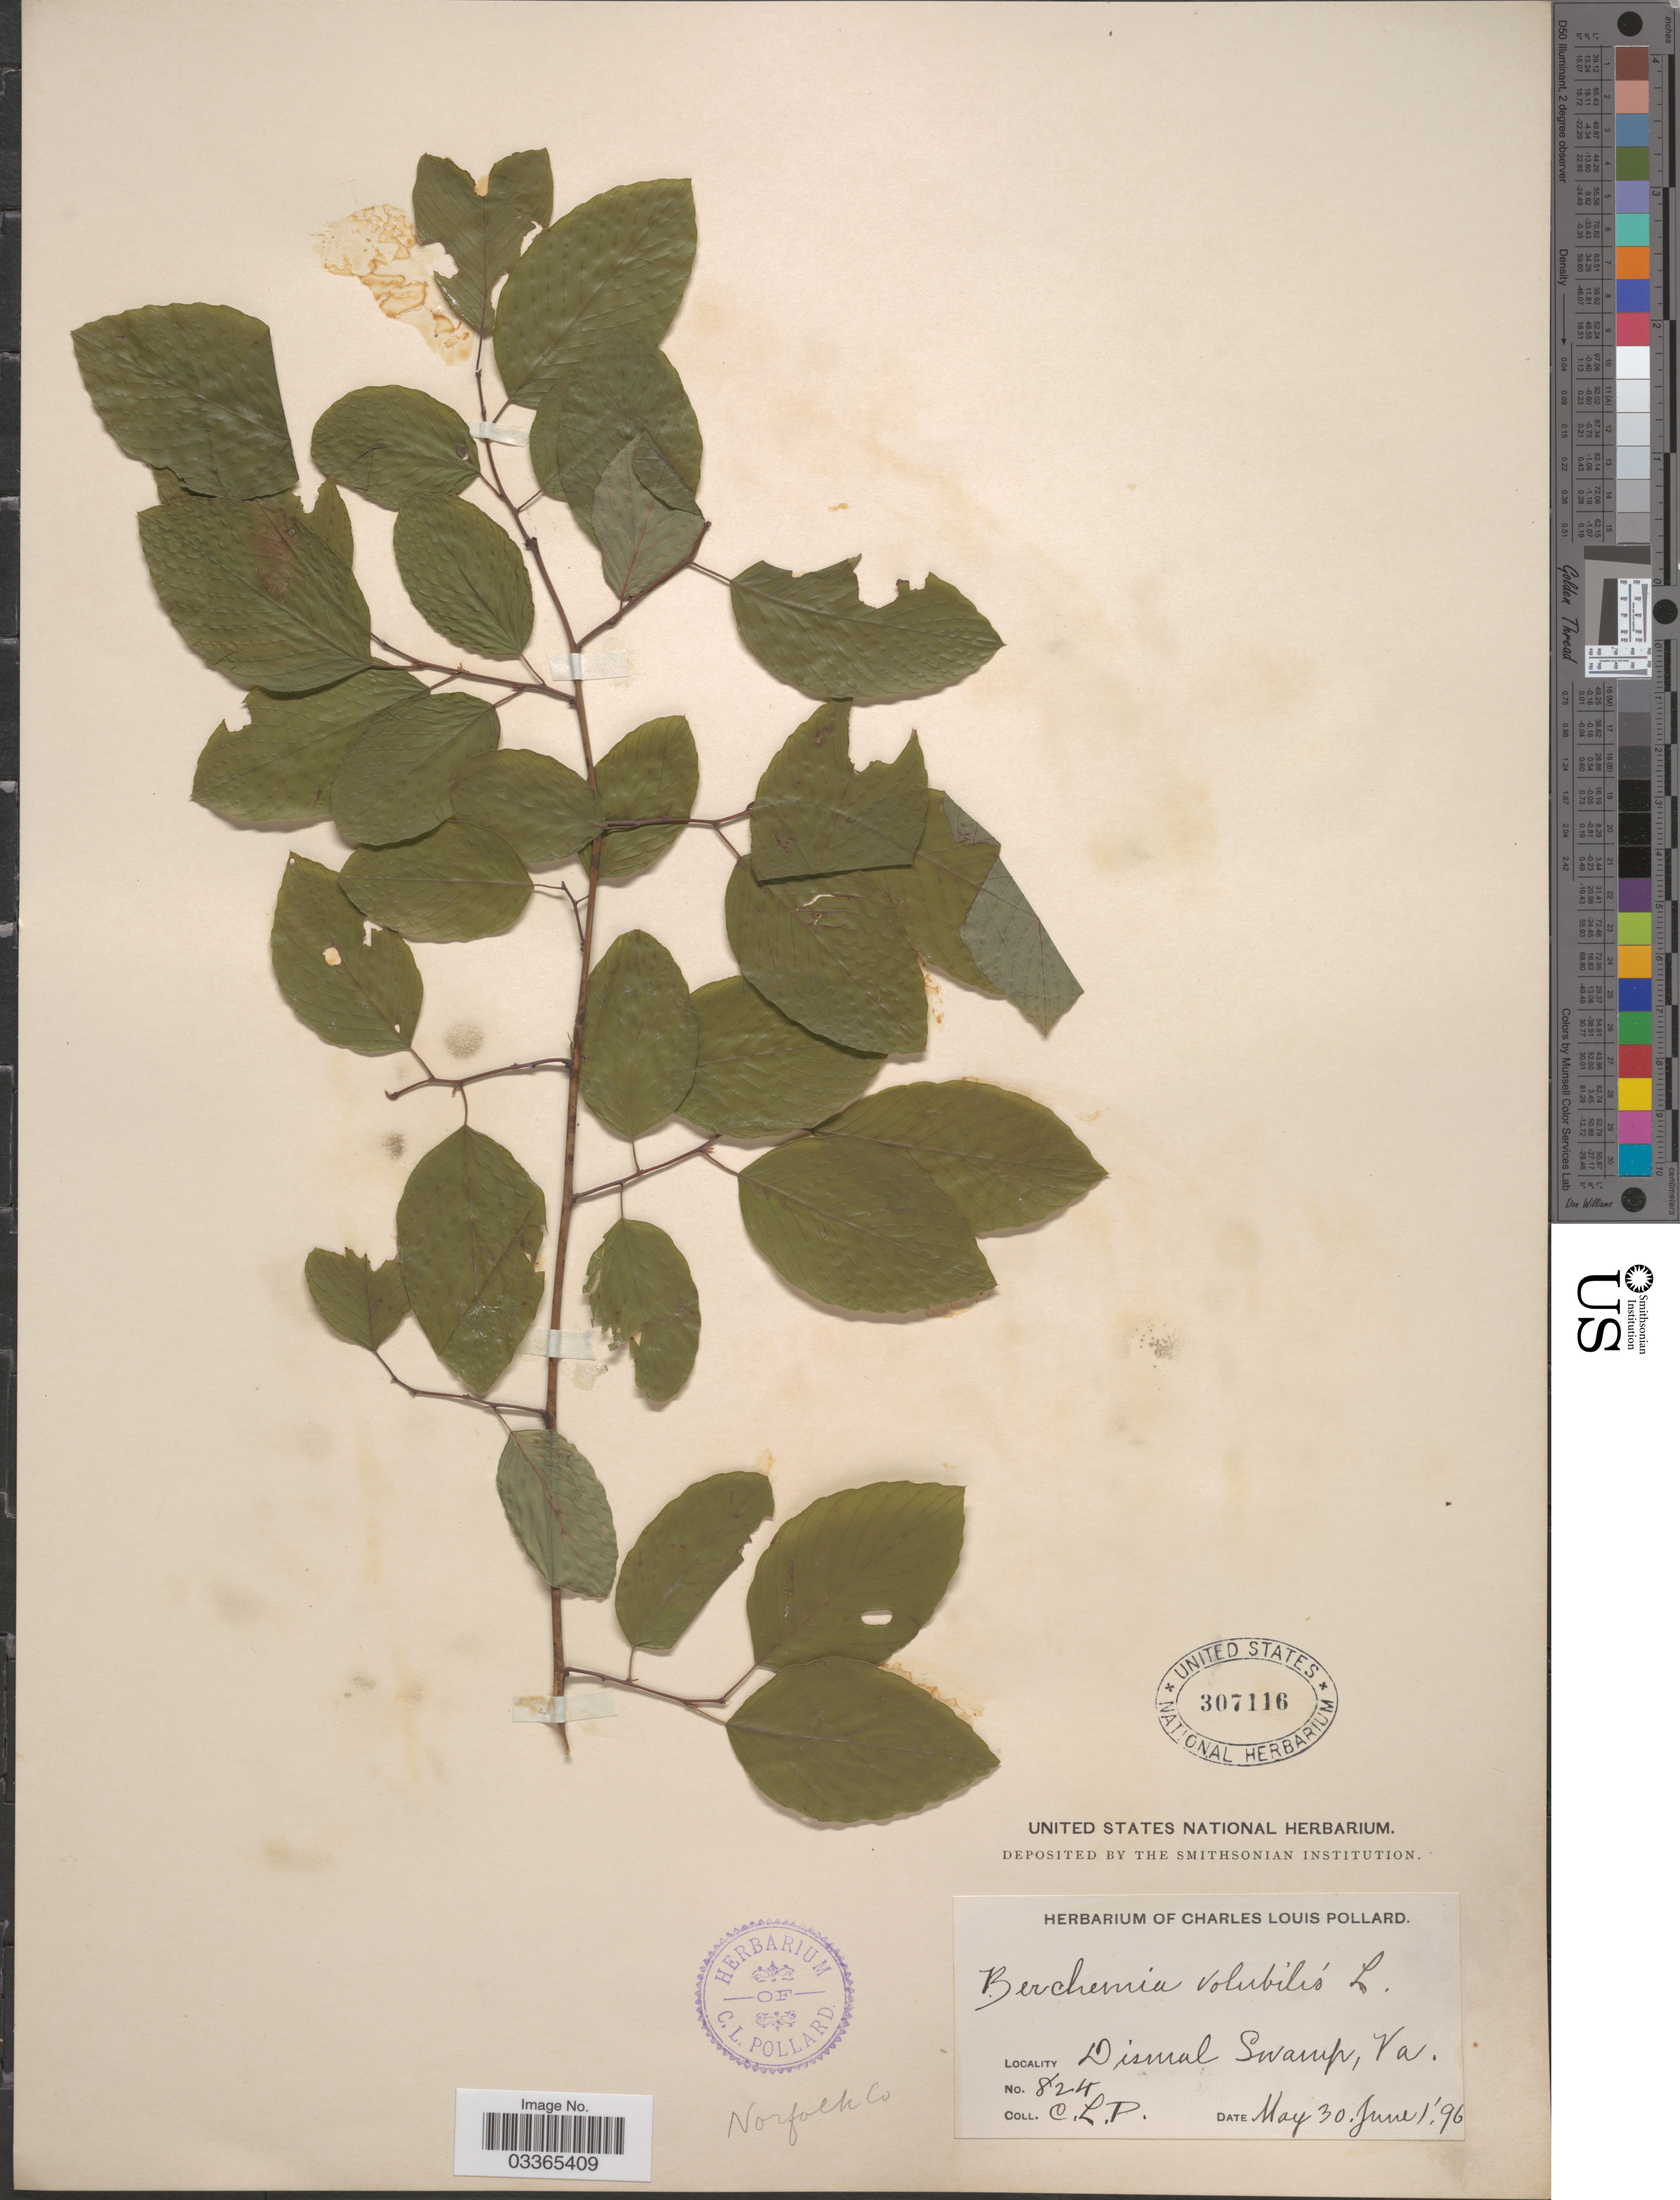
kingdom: Plantae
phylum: Tracheophyta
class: Magnoliopsida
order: Rosales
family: Rhamnaceae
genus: Berchemia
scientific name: Berchemia scandens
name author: (Hill) K. Koch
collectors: C. L. Pollard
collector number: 824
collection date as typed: Transcribed d/m/y: 30/5/96 to 1/6/96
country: United States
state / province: Virginia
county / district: City of Norfolk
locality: Dismal Swamp. Norfolk Co.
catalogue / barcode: US 307116